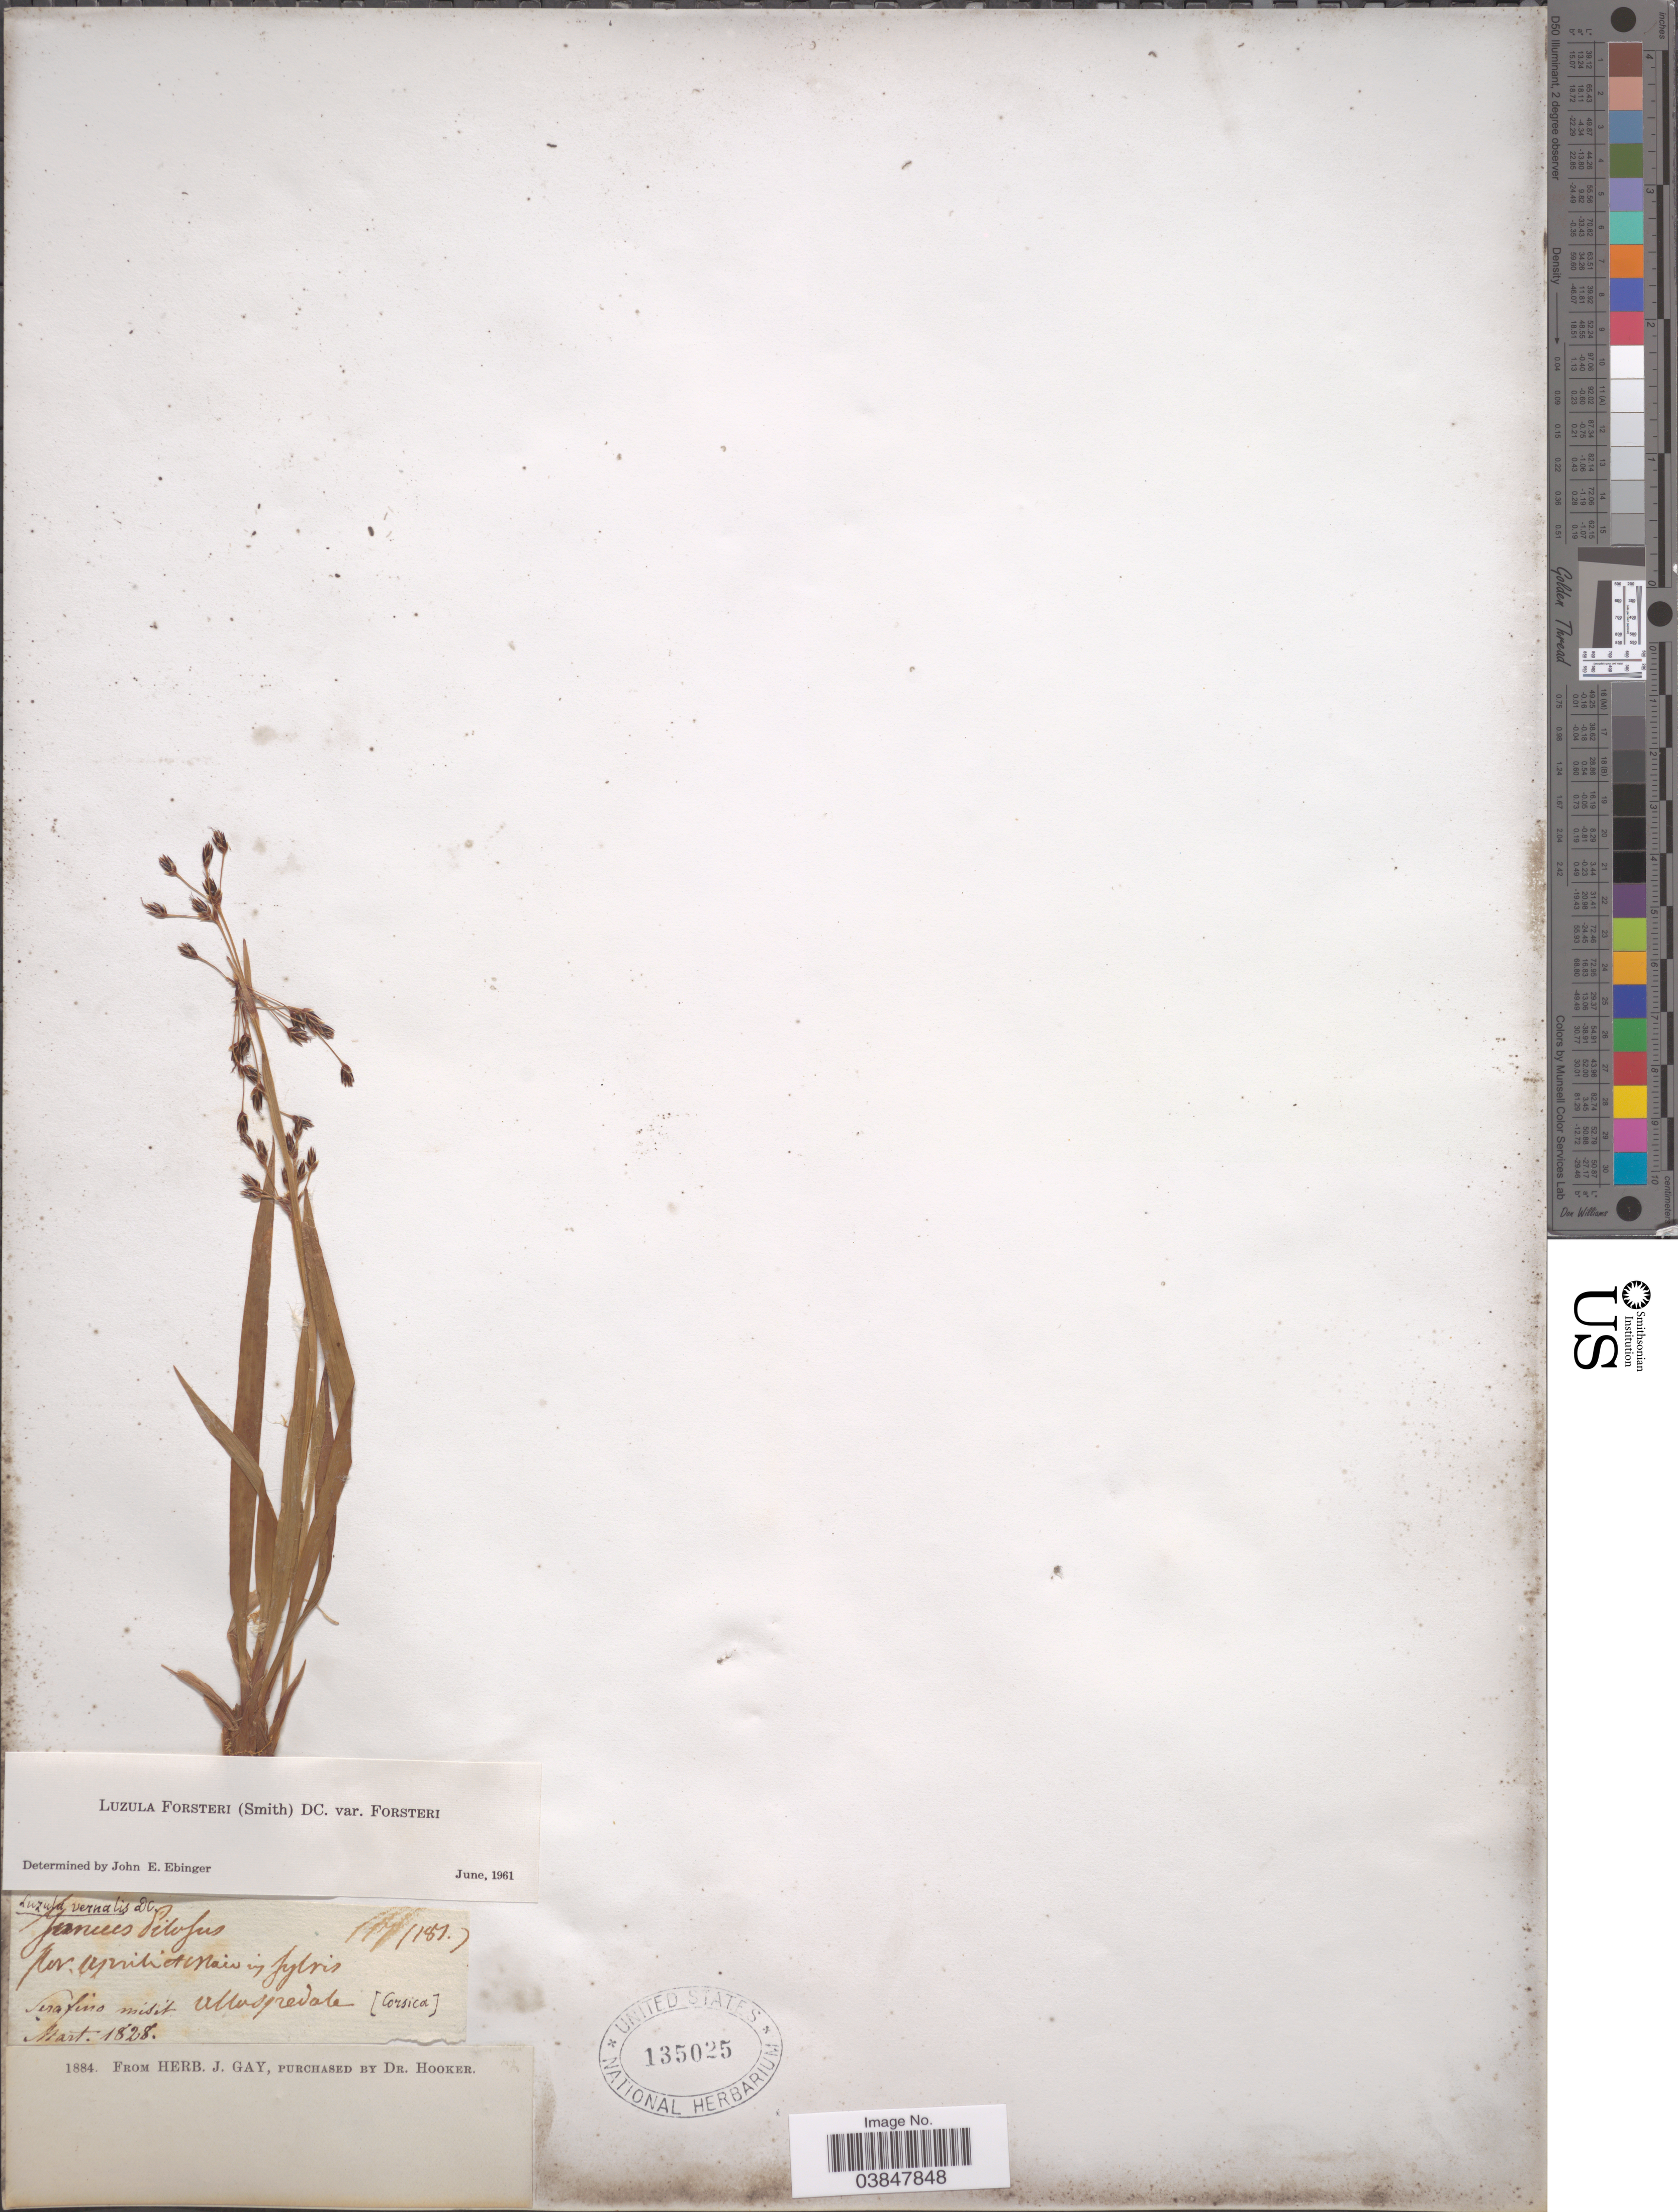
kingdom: Plantae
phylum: Tracheophyta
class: Liliopsida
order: Poales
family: Juncaceae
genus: Luzula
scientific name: Luzula forsteri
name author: (Sm.) DC.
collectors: Serafino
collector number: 187*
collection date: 1828-03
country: France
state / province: Corsica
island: Corse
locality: Allospedale.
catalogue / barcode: US 135025